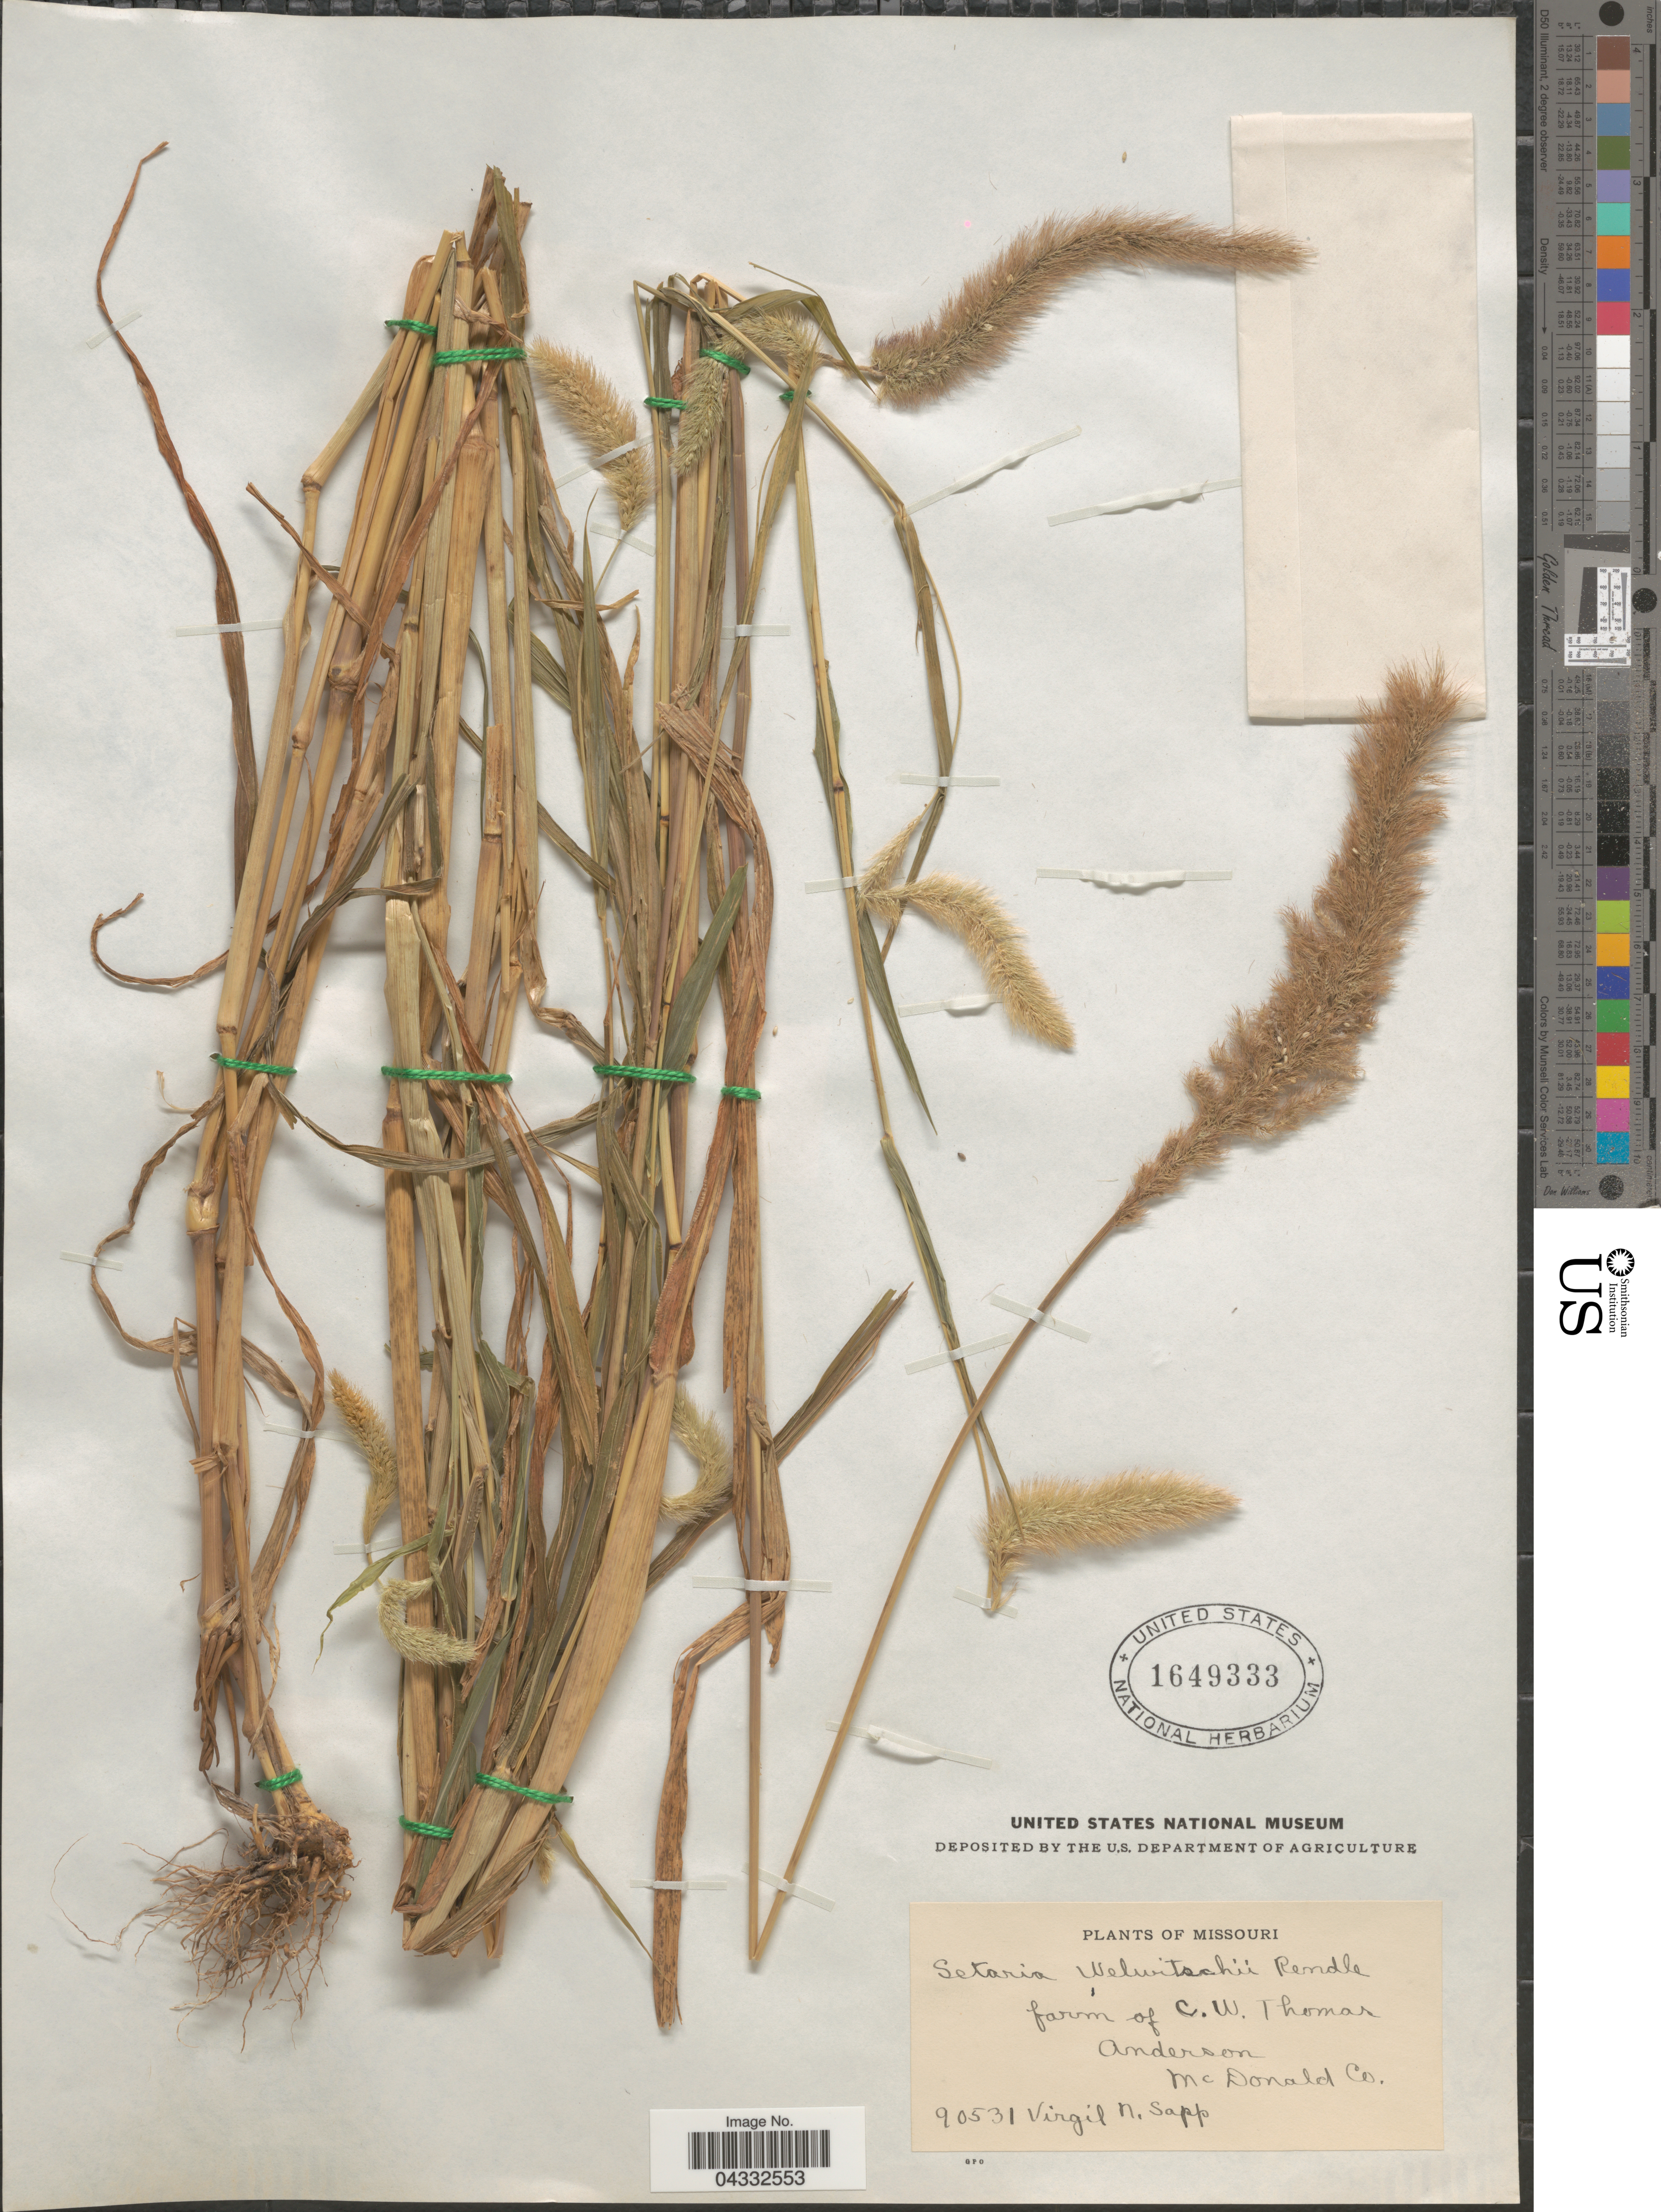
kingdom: Plantae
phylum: Tracheophyta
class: Liliopsida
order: Poales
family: Poaceae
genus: Setaria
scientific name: Setaria welwitschii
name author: Rendle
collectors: V. Sapp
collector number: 90531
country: United States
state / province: Missouri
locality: Farm of C.W. Thomas. Anderson. McDonald Co.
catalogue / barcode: US 1649333